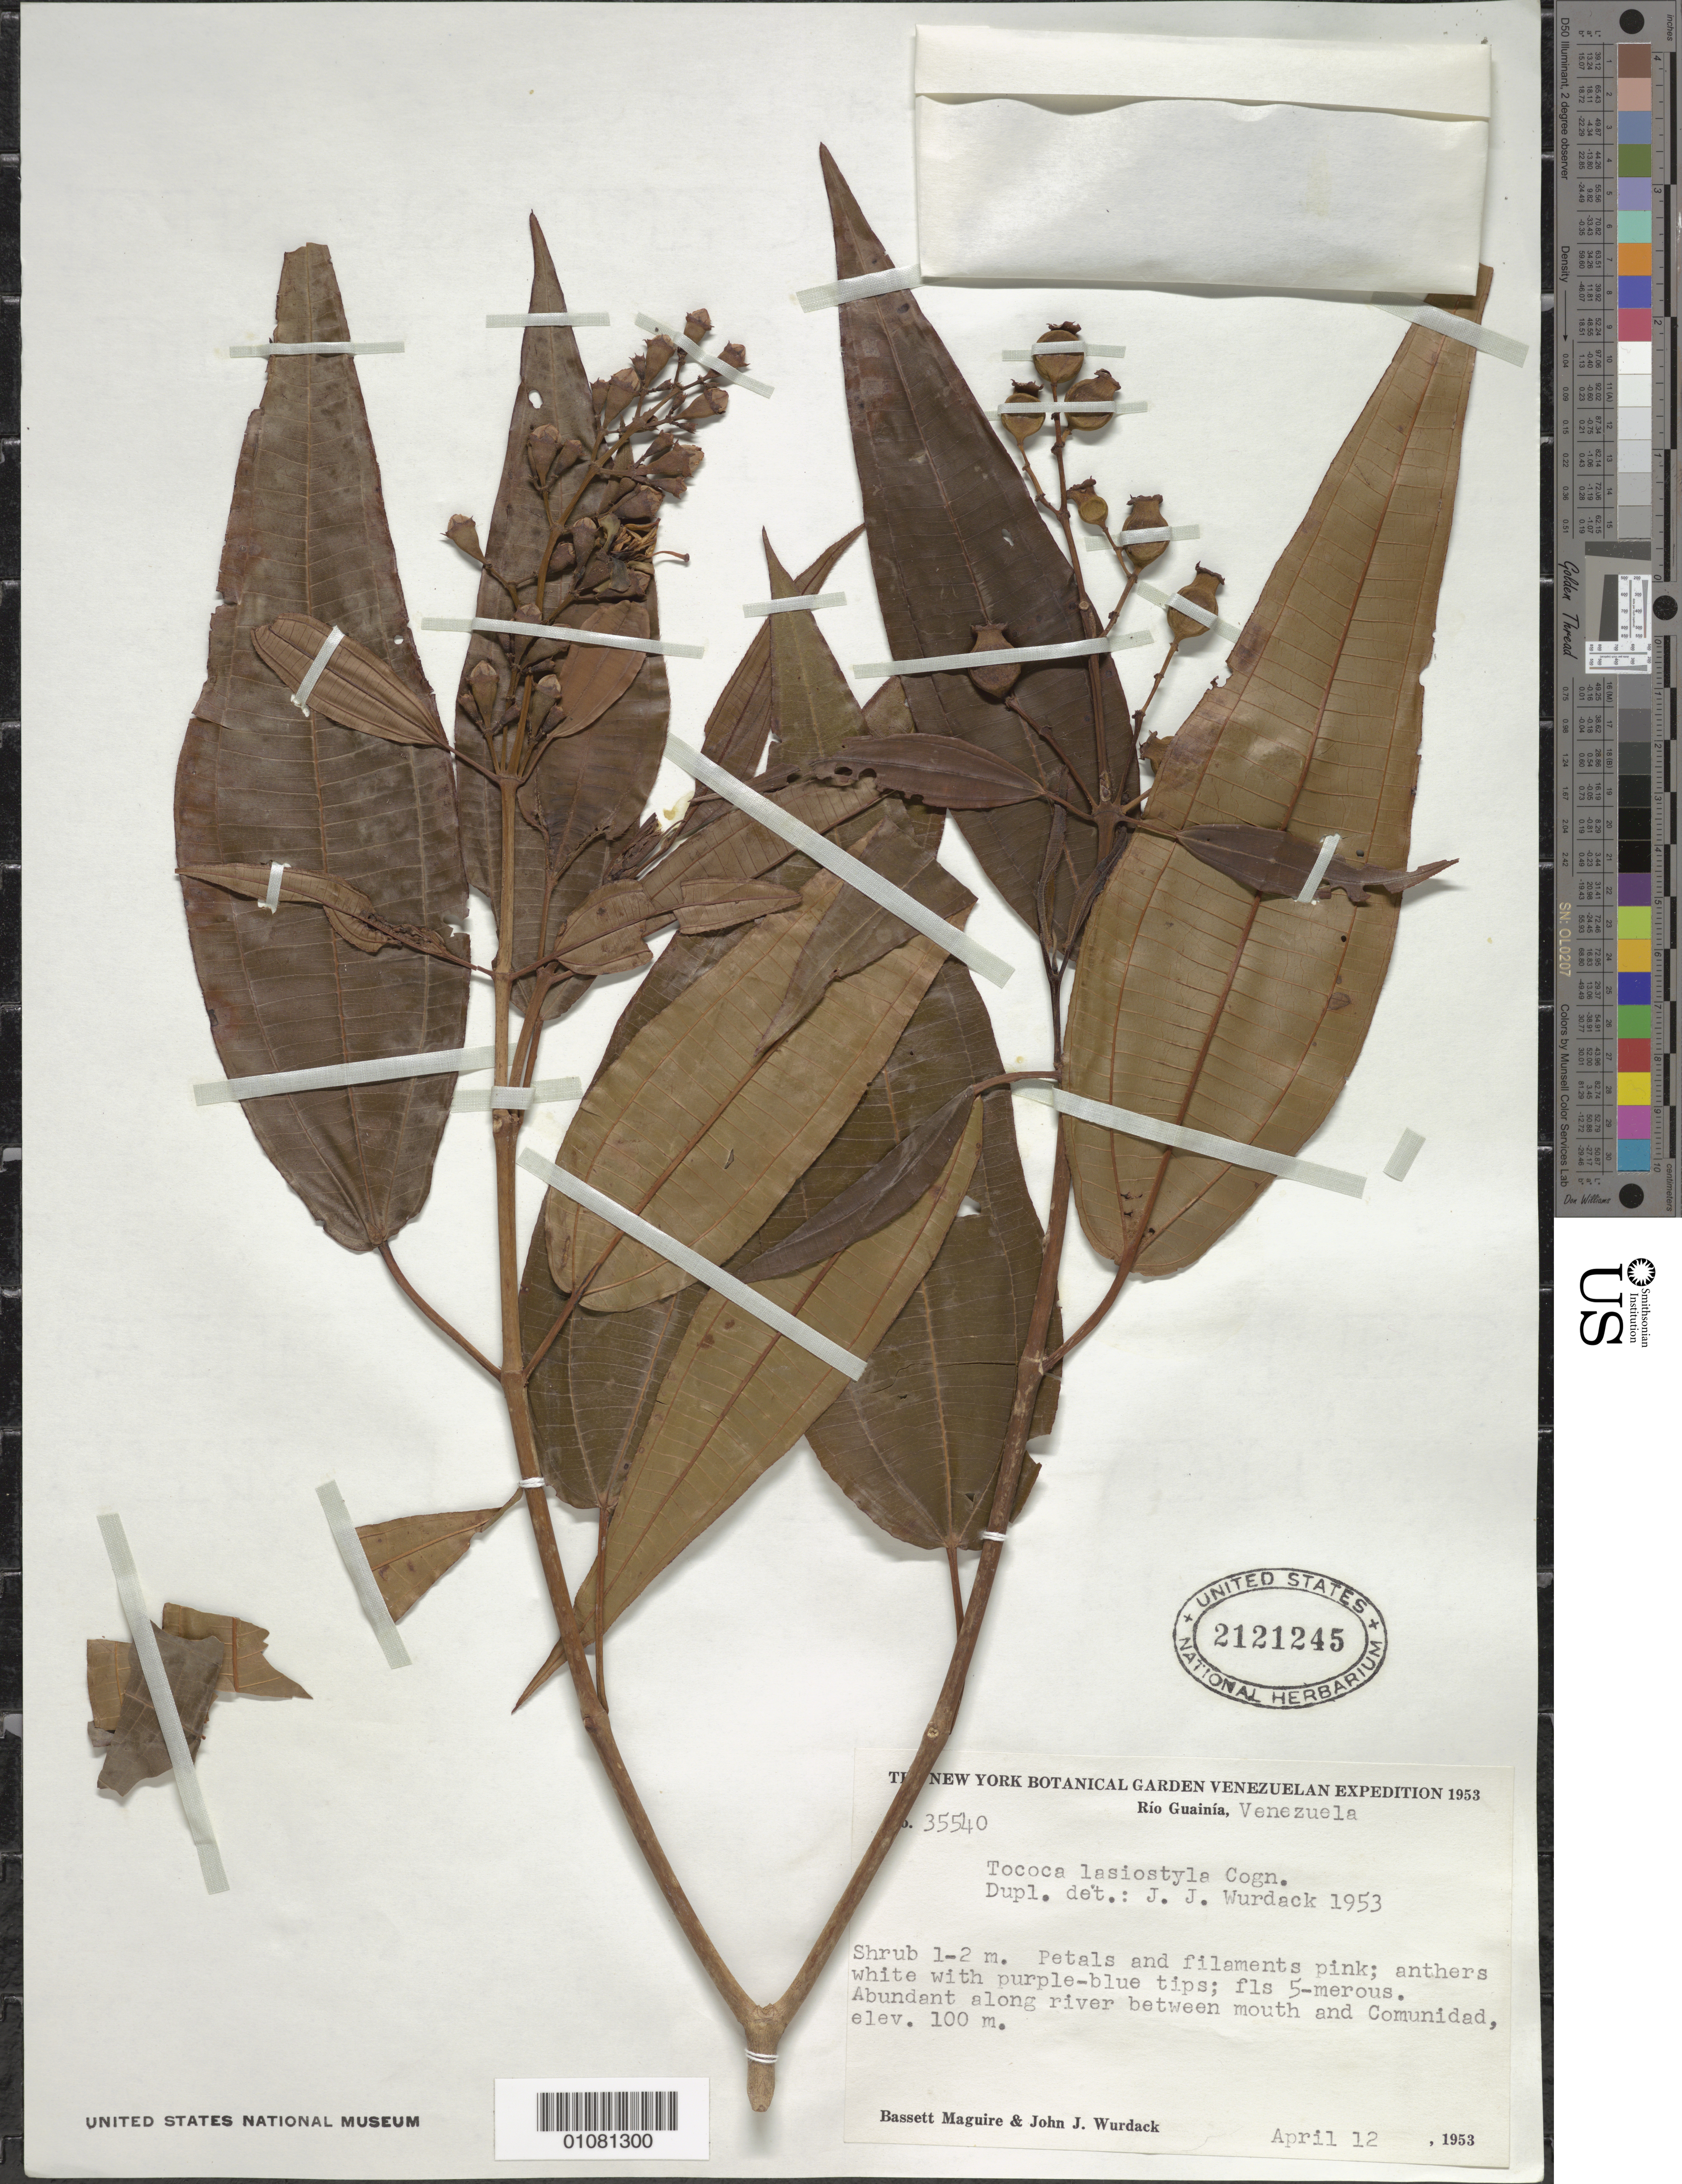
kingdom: Plantae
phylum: Tracheophyta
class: Magnoliopsida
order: Myrtales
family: Melastomataceae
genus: Tococa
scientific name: Tococa lasiostyla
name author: Cogn.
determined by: Wurdack, John J., (US), US (UNITED STATES)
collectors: B. Maguire & J. J. Wurdack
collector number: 35540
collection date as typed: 12-Apr-53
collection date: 1953-04-12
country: Venezuela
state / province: Amazonas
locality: Río Guainía, between mouth and Comunidad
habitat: Along river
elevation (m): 100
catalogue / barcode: US 2121245